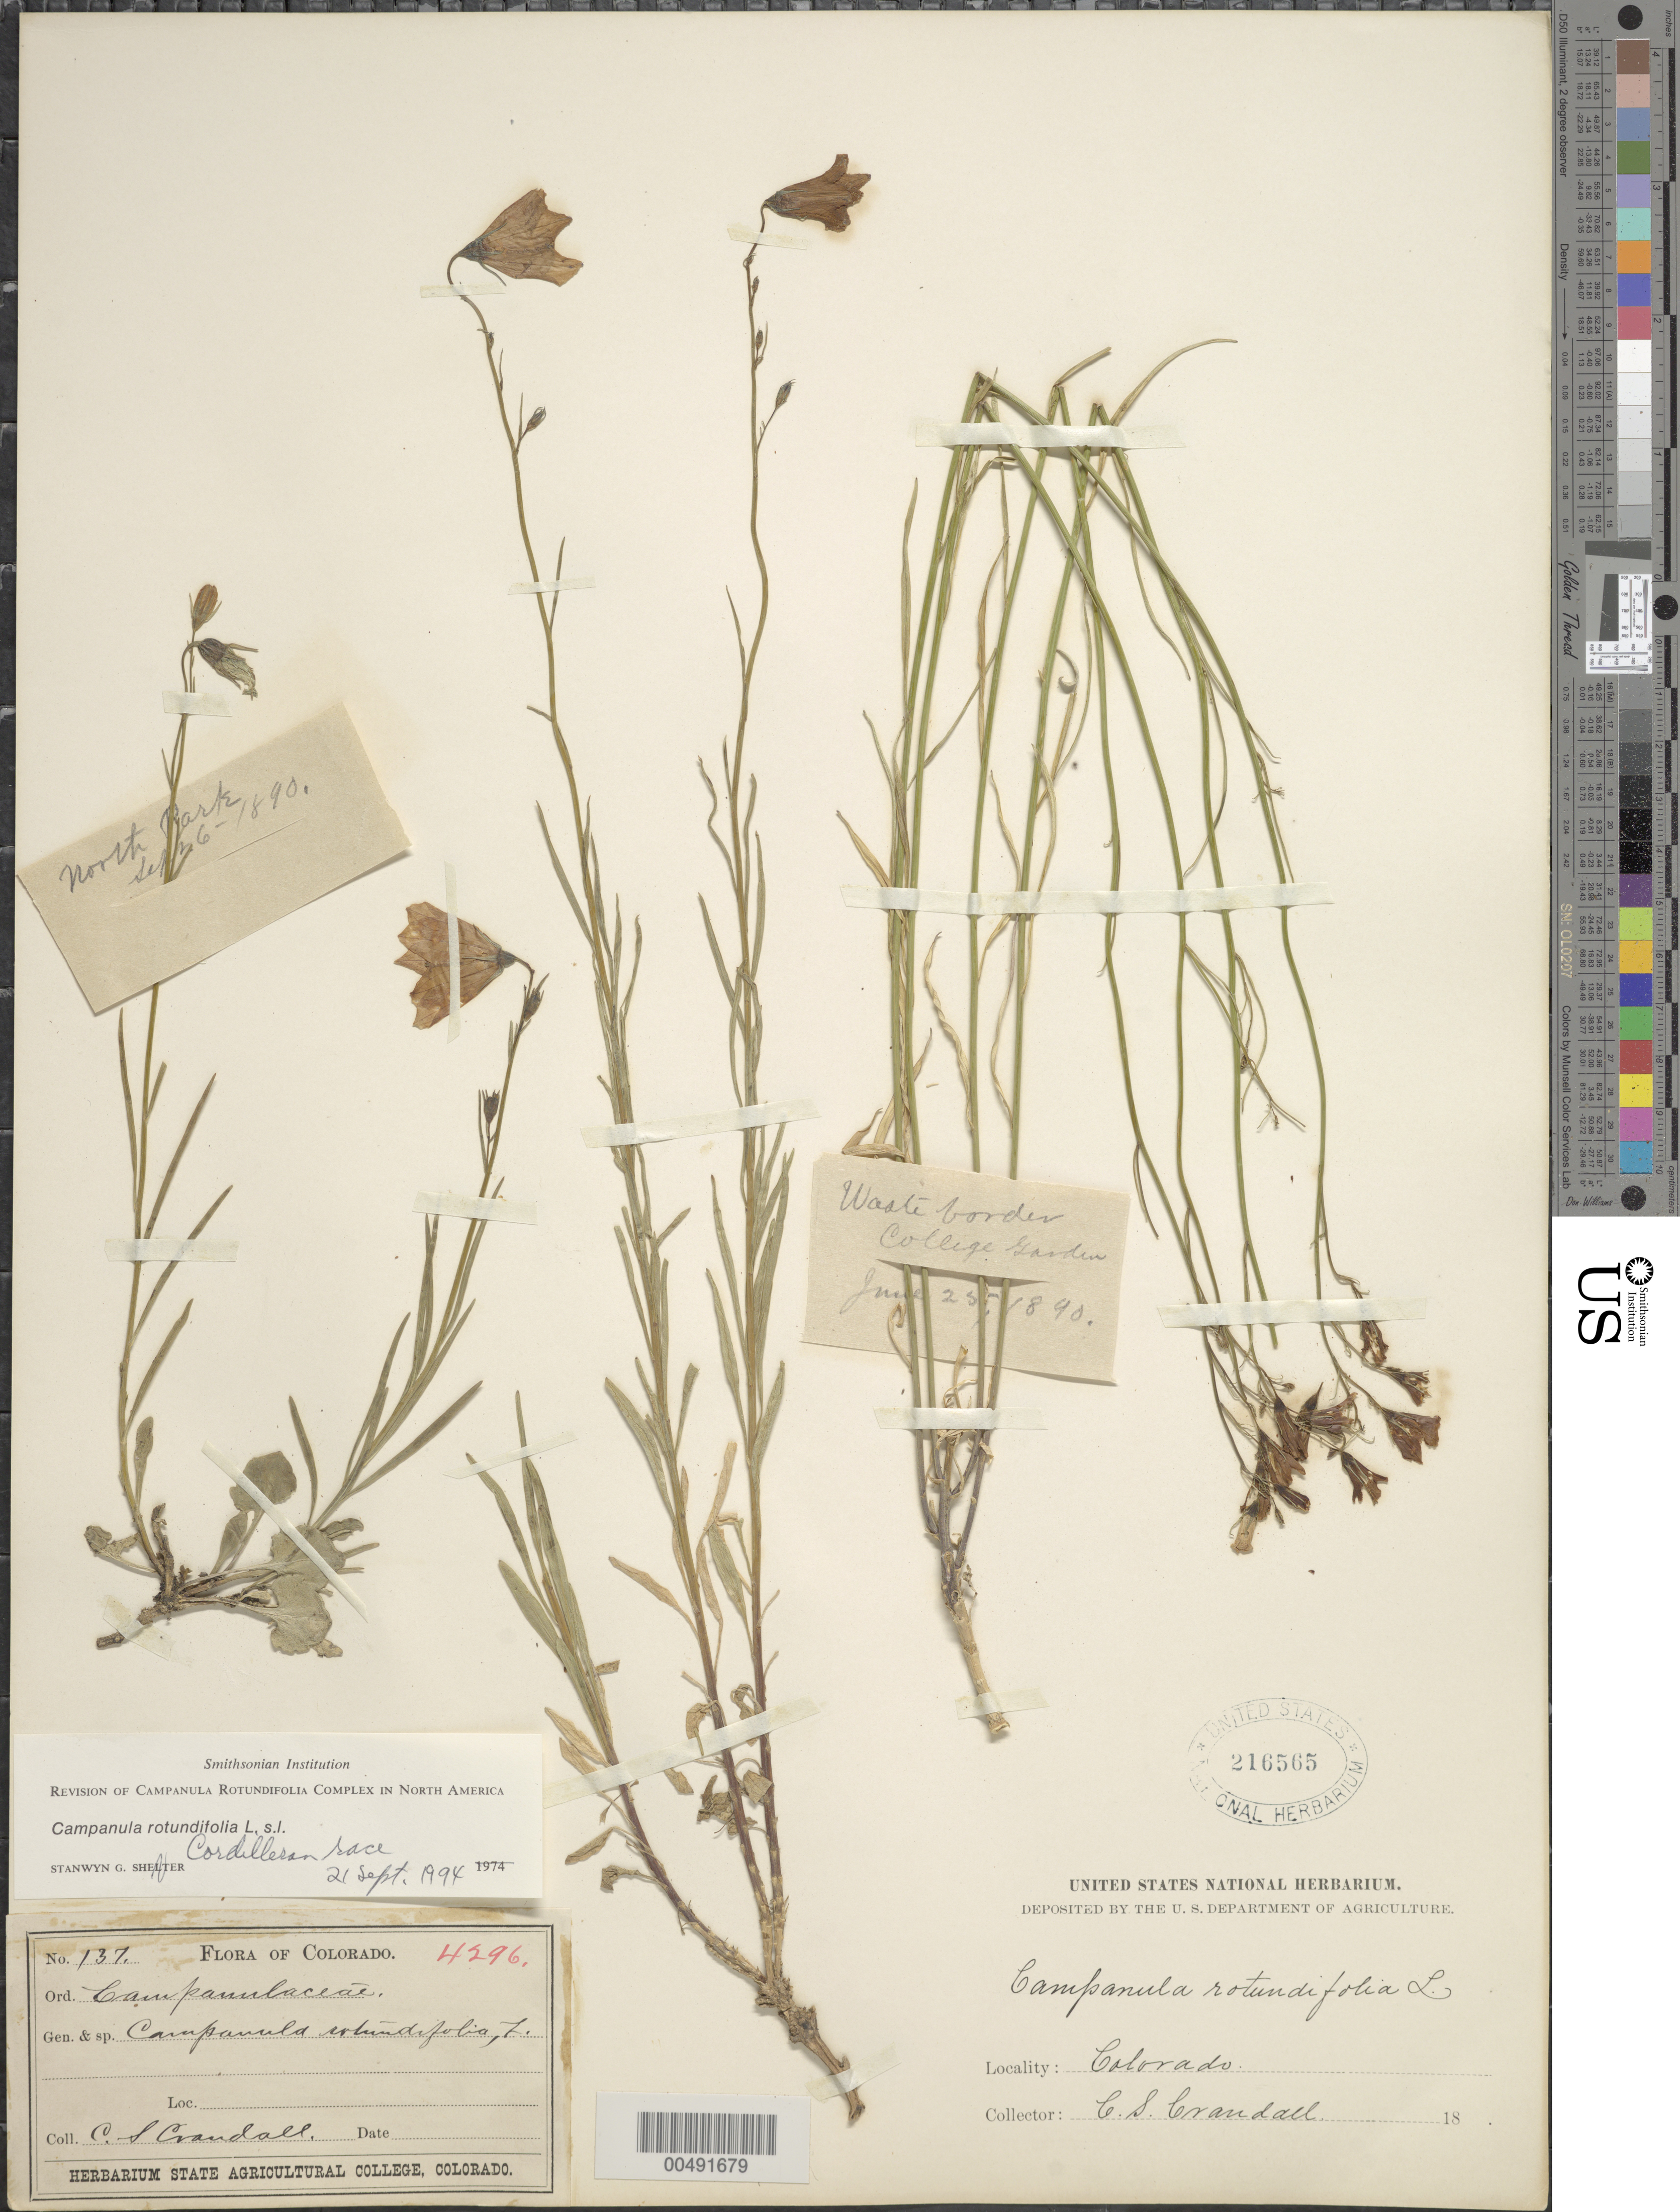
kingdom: Plantae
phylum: Tracheophyta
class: Magnoliopsida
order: Asterales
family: Campanulaceae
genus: Campanula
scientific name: Campanula rotundifolia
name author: L.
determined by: Shetler, Stanwyn G., (US), NMNH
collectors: C. Crandall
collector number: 137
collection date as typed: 25 Jun 1890 and 06 Sep 1890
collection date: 1890-06-25,1890-09-06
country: United States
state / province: Colorado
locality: College Garden, State Agricultural College; North Park [on campus]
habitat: waste border, College Garden (25 June); North Park (6 Sep)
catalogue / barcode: US 216565